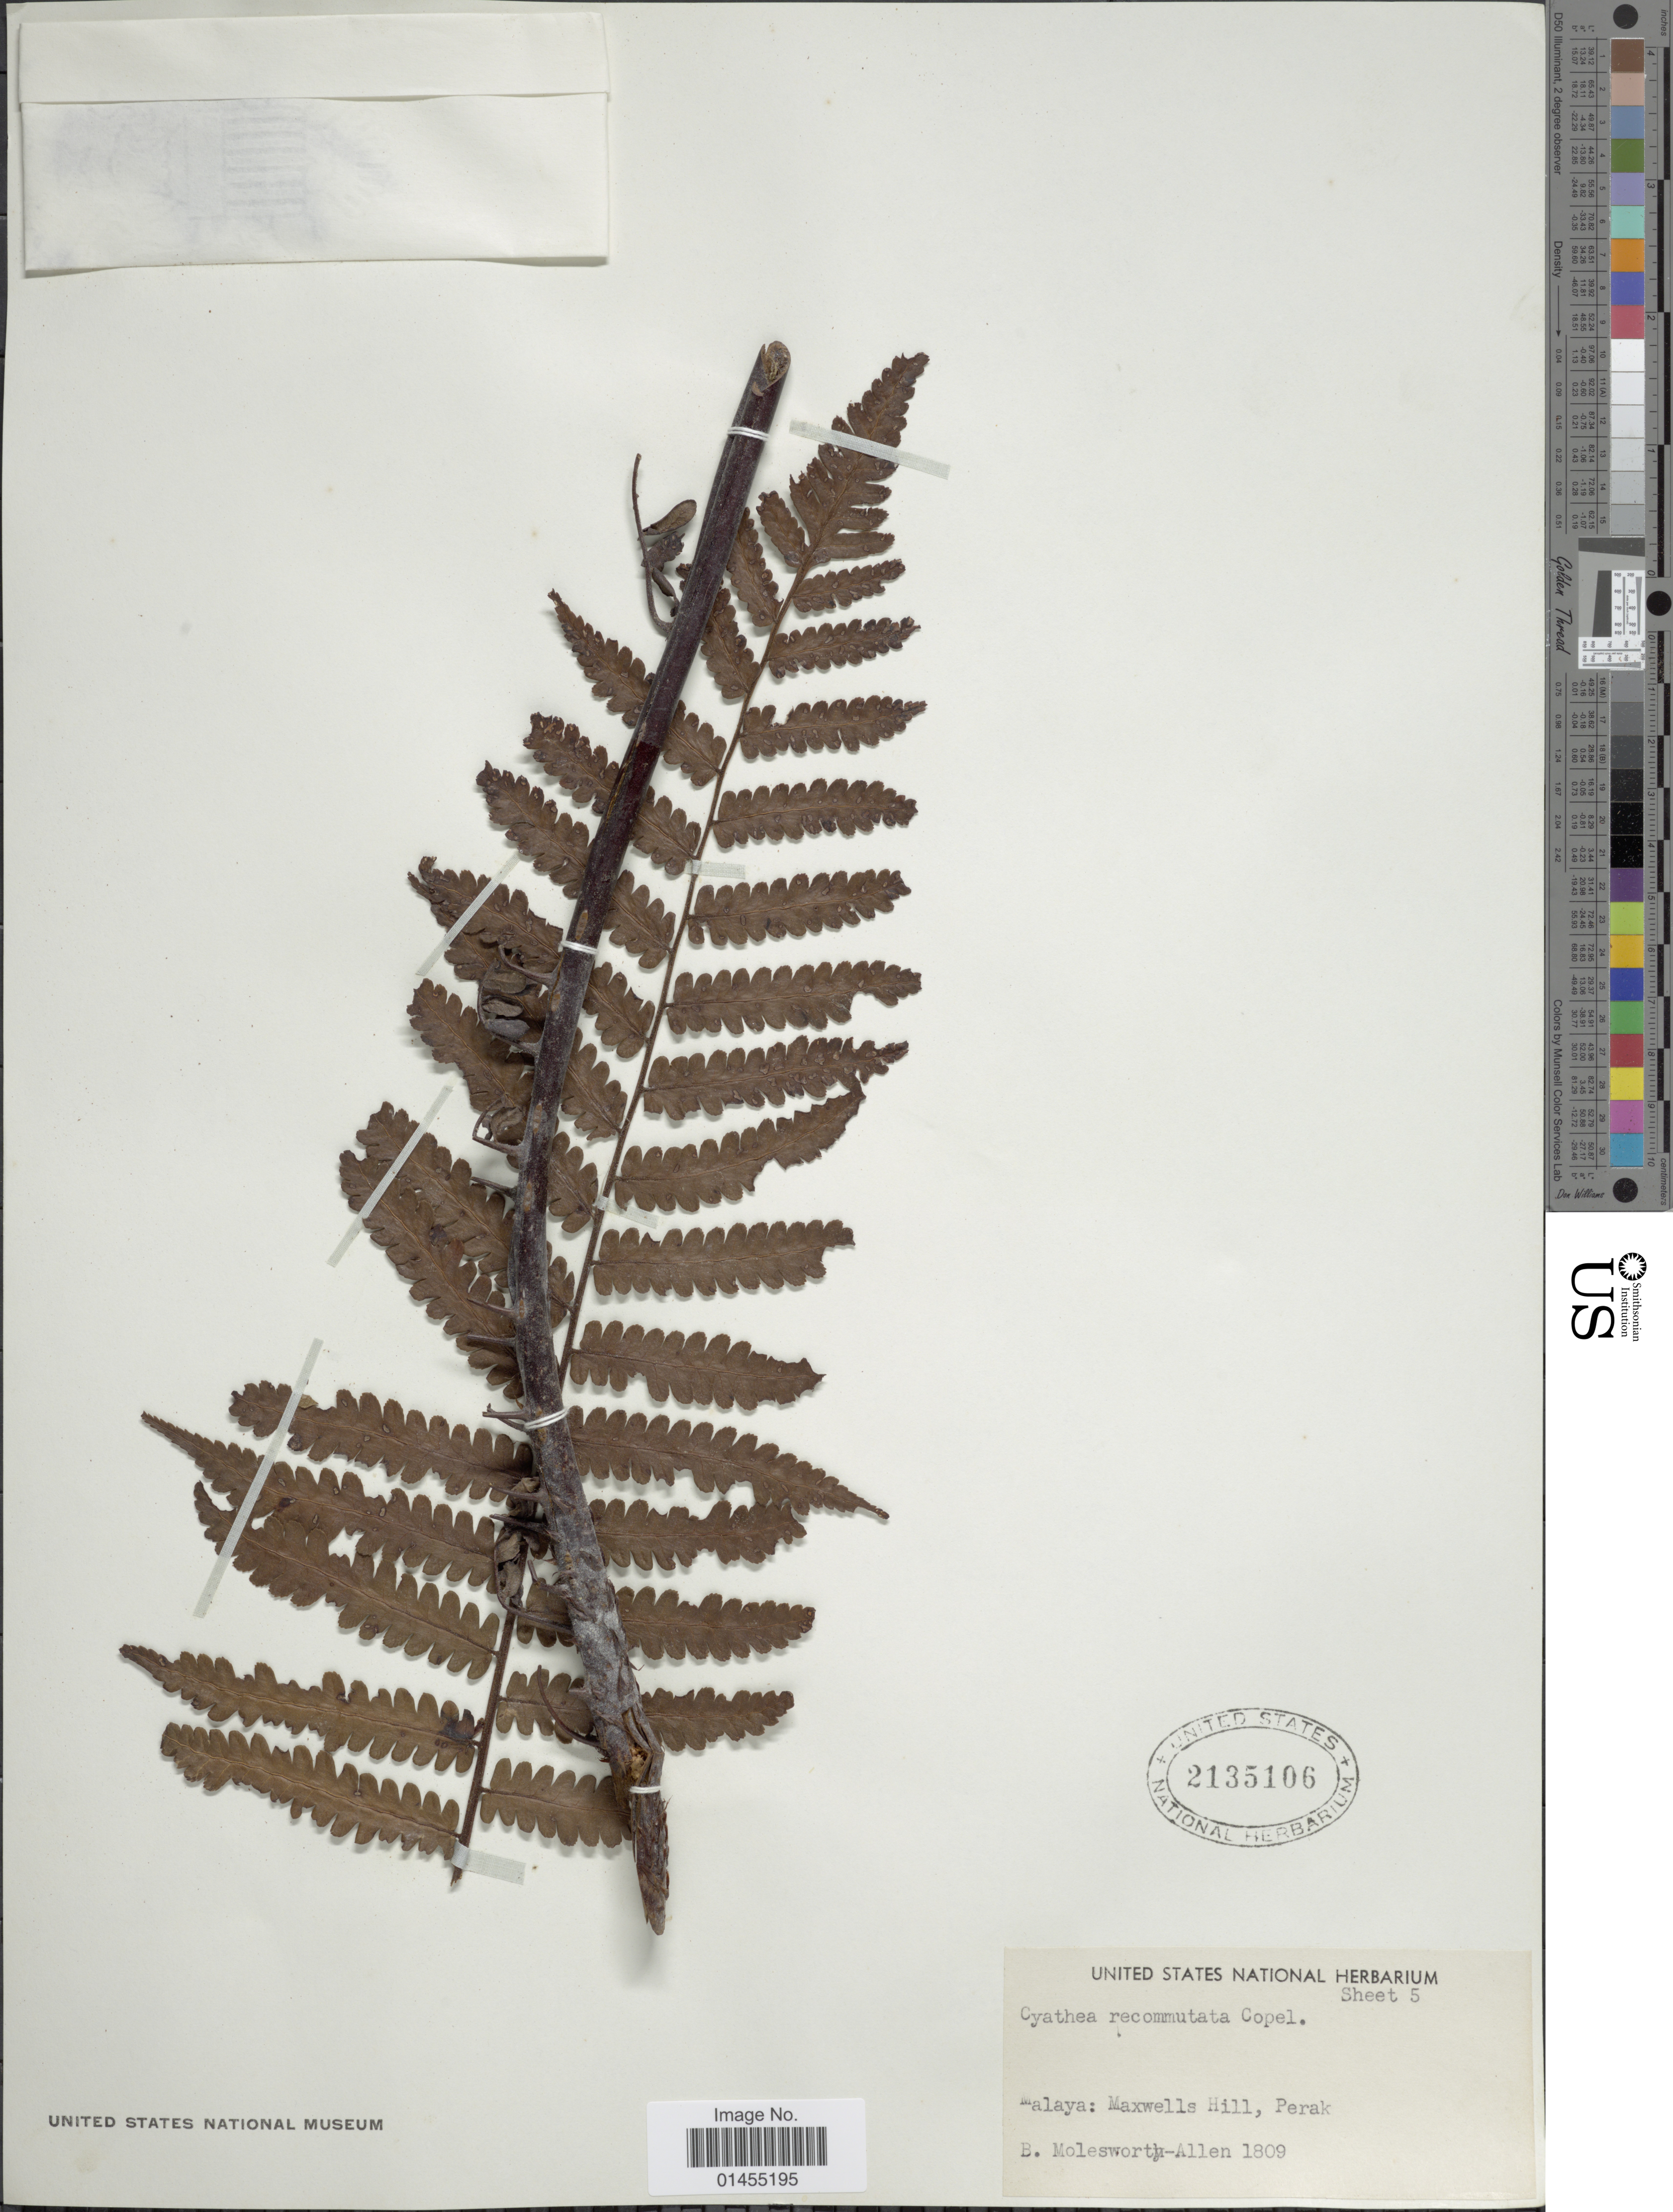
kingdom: Plantae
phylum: Tracheophyta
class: Polypodiopsida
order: Cyatheales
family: Cyatheaceae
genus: Alsophila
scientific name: Alsophila commutata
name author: Mett.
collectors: B. E. G. Molesworth-Allen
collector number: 1809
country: Malaysia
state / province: Perak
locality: Malaya, Maxwell's Hill.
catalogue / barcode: US 2135106